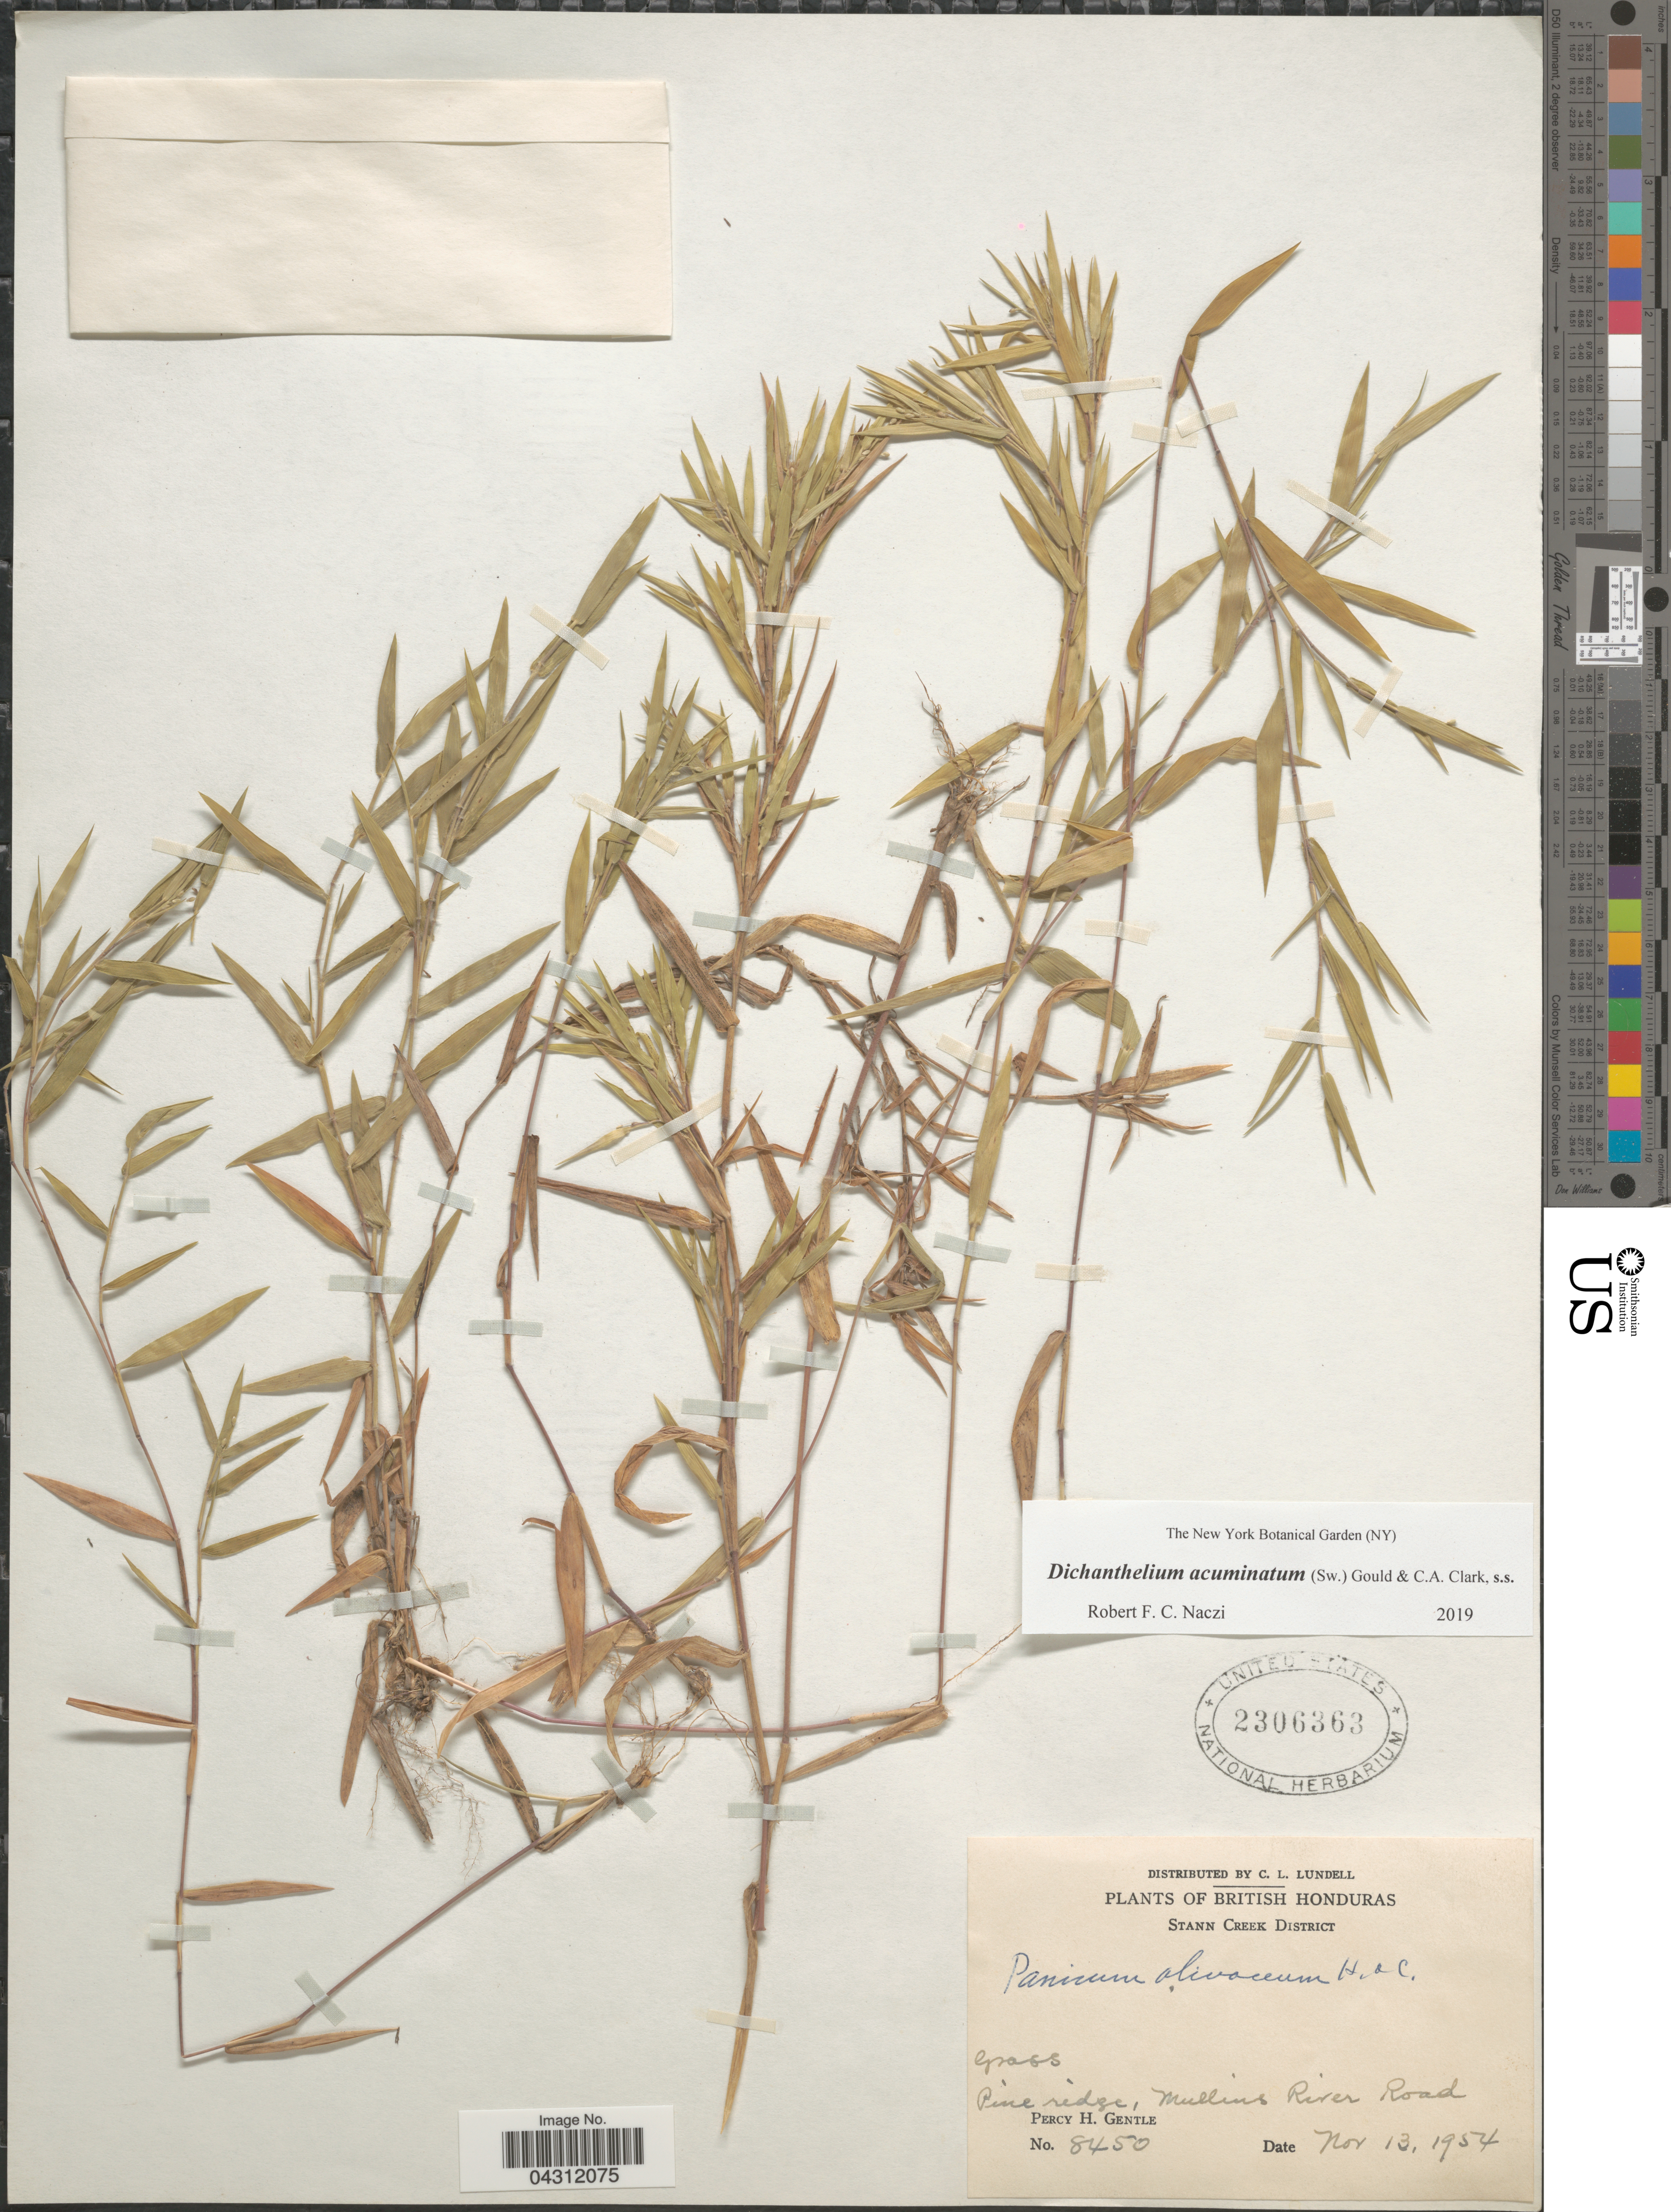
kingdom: Plantae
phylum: Tracheophyta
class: Liliopsida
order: Poales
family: Poaceae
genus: Dichanthelium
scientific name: Dichanthelium acuminatum var. acuminatum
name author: (Sw.) Gould & C.A. Clark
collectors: P. H. Gentle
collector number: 8450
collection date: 1954-11-13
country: Belize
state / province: Stann Creek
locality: British Honduras. Stann Creek District. Pine ridge, Mullins River Road.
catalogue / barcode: US 2306363